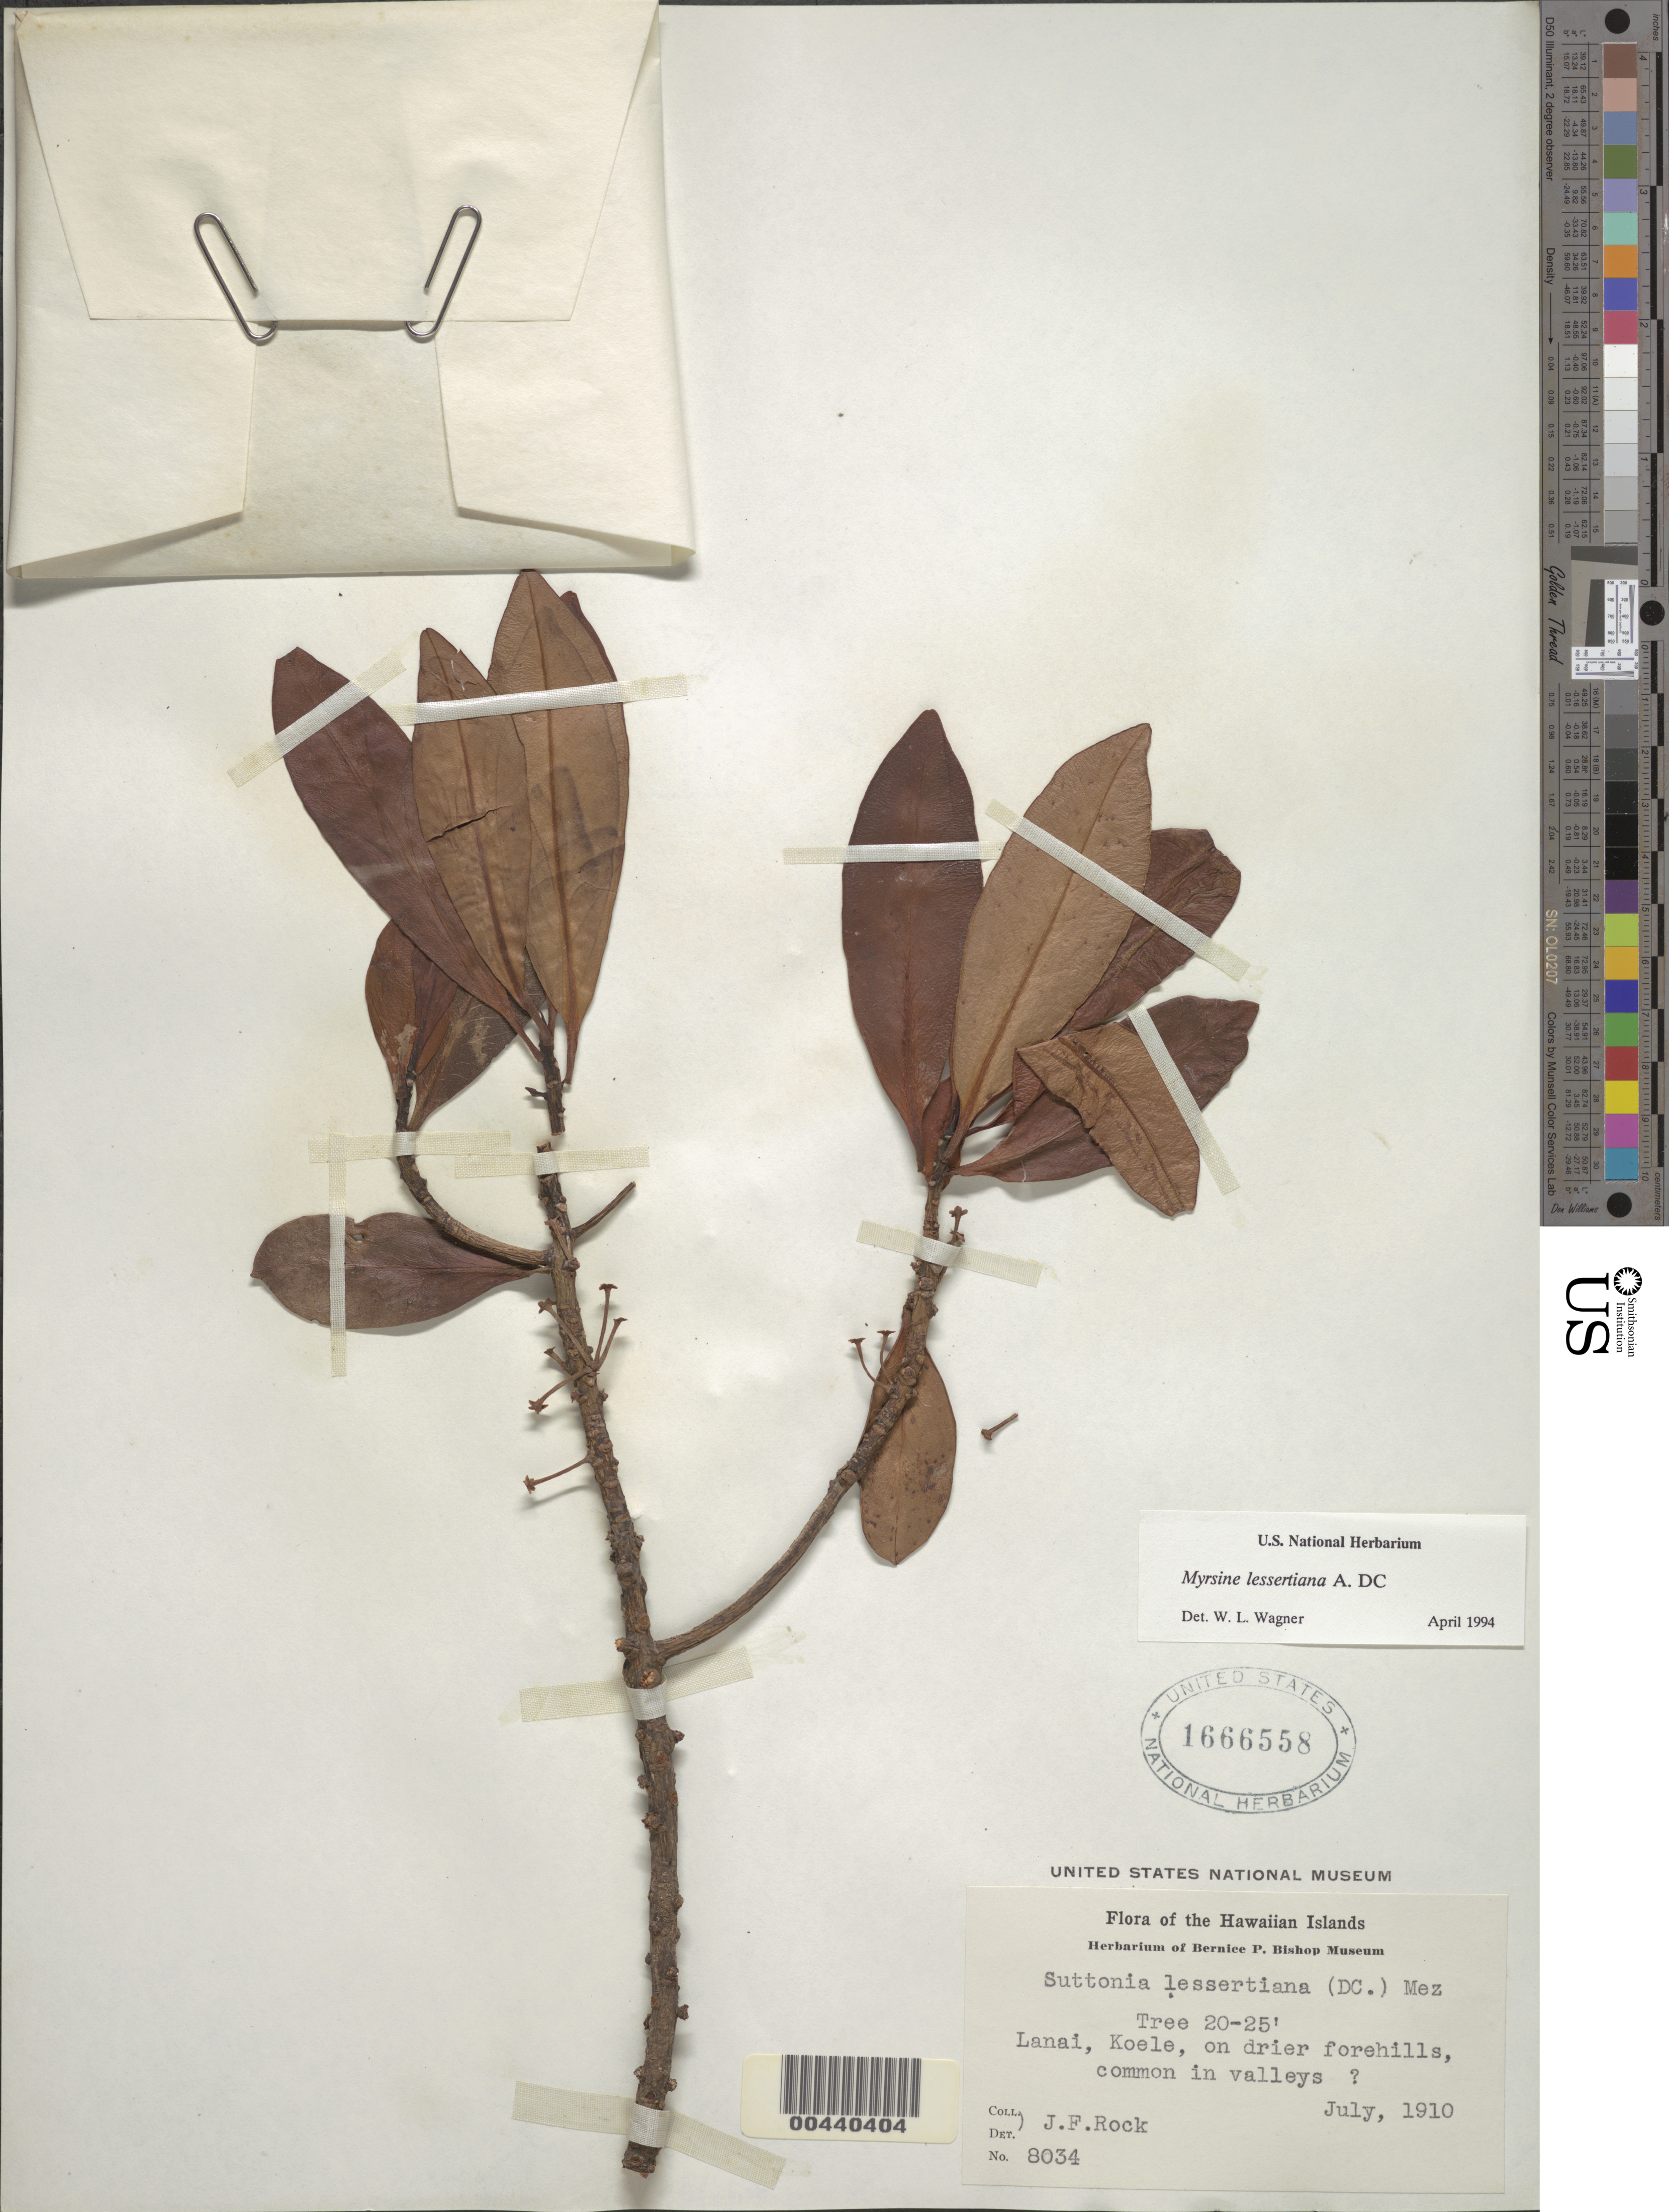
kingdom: Plantae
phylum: Tracheophyta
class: Magnoliopsida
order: Ericales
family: Primulaceae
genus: Myrsine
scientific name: Myrsine lessertiana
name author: A. DC.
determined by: Wagner, W. L., (BOT), Smithsonian Institution - National Museum of Natural History (UNITED STATES)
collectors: J. F. Rock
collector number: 8034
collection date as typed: Jul 1910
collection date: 1910-07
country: United States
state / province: Hawaii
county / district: Maui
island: Lana'i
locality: Koele, on forehills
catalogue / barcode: US 1666558